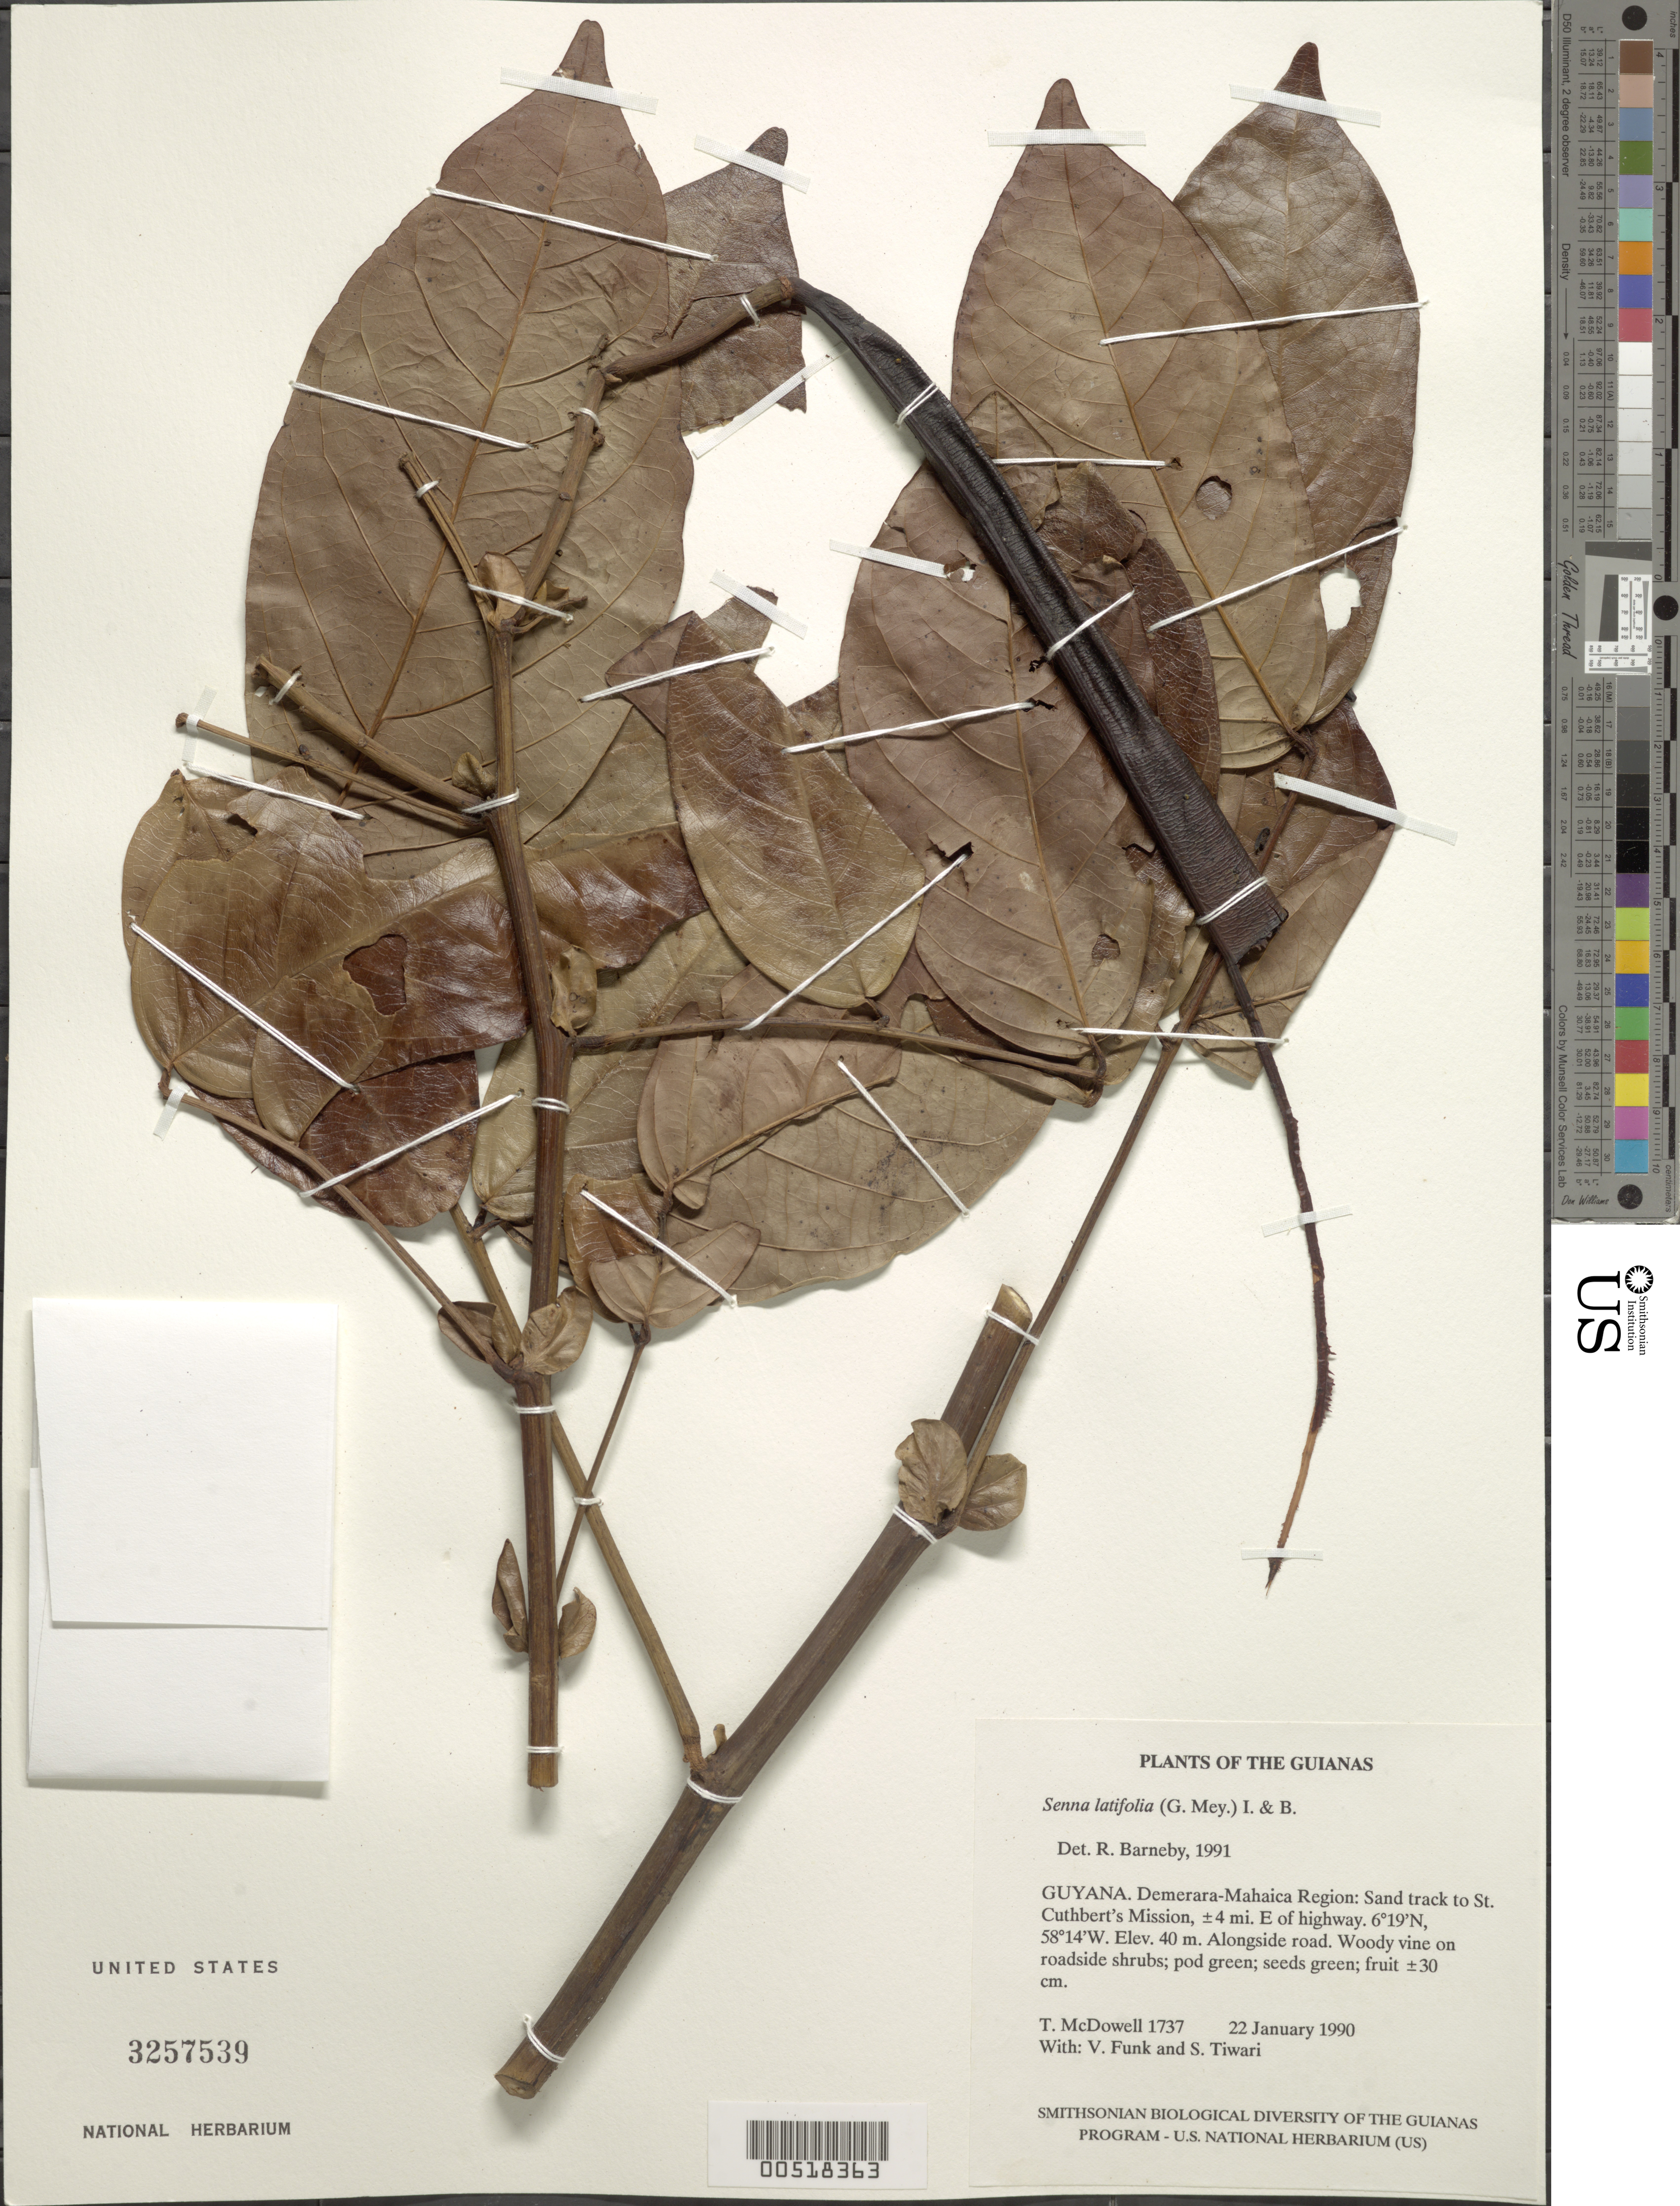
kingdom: Plantae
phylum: Tracheophyta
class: Magnoliopsida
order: Fabales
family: Fabaceae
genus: Senna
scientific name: Senna latifolia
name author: (G. Mey.) H.S. Irwin & Barneby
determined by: Barneby, Rupert C., (NY)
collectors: T. McDowell, V. Funk & S. Tiwari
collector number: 1737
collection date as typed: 22 January 1990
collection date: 1990-01-22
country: Guyana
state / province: Demerara-Mahaica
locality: Sand track to St. Cuthbert's Mission, ±4 mi. East of highway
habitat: Alongside road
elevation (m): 40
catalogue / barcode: US 3257539